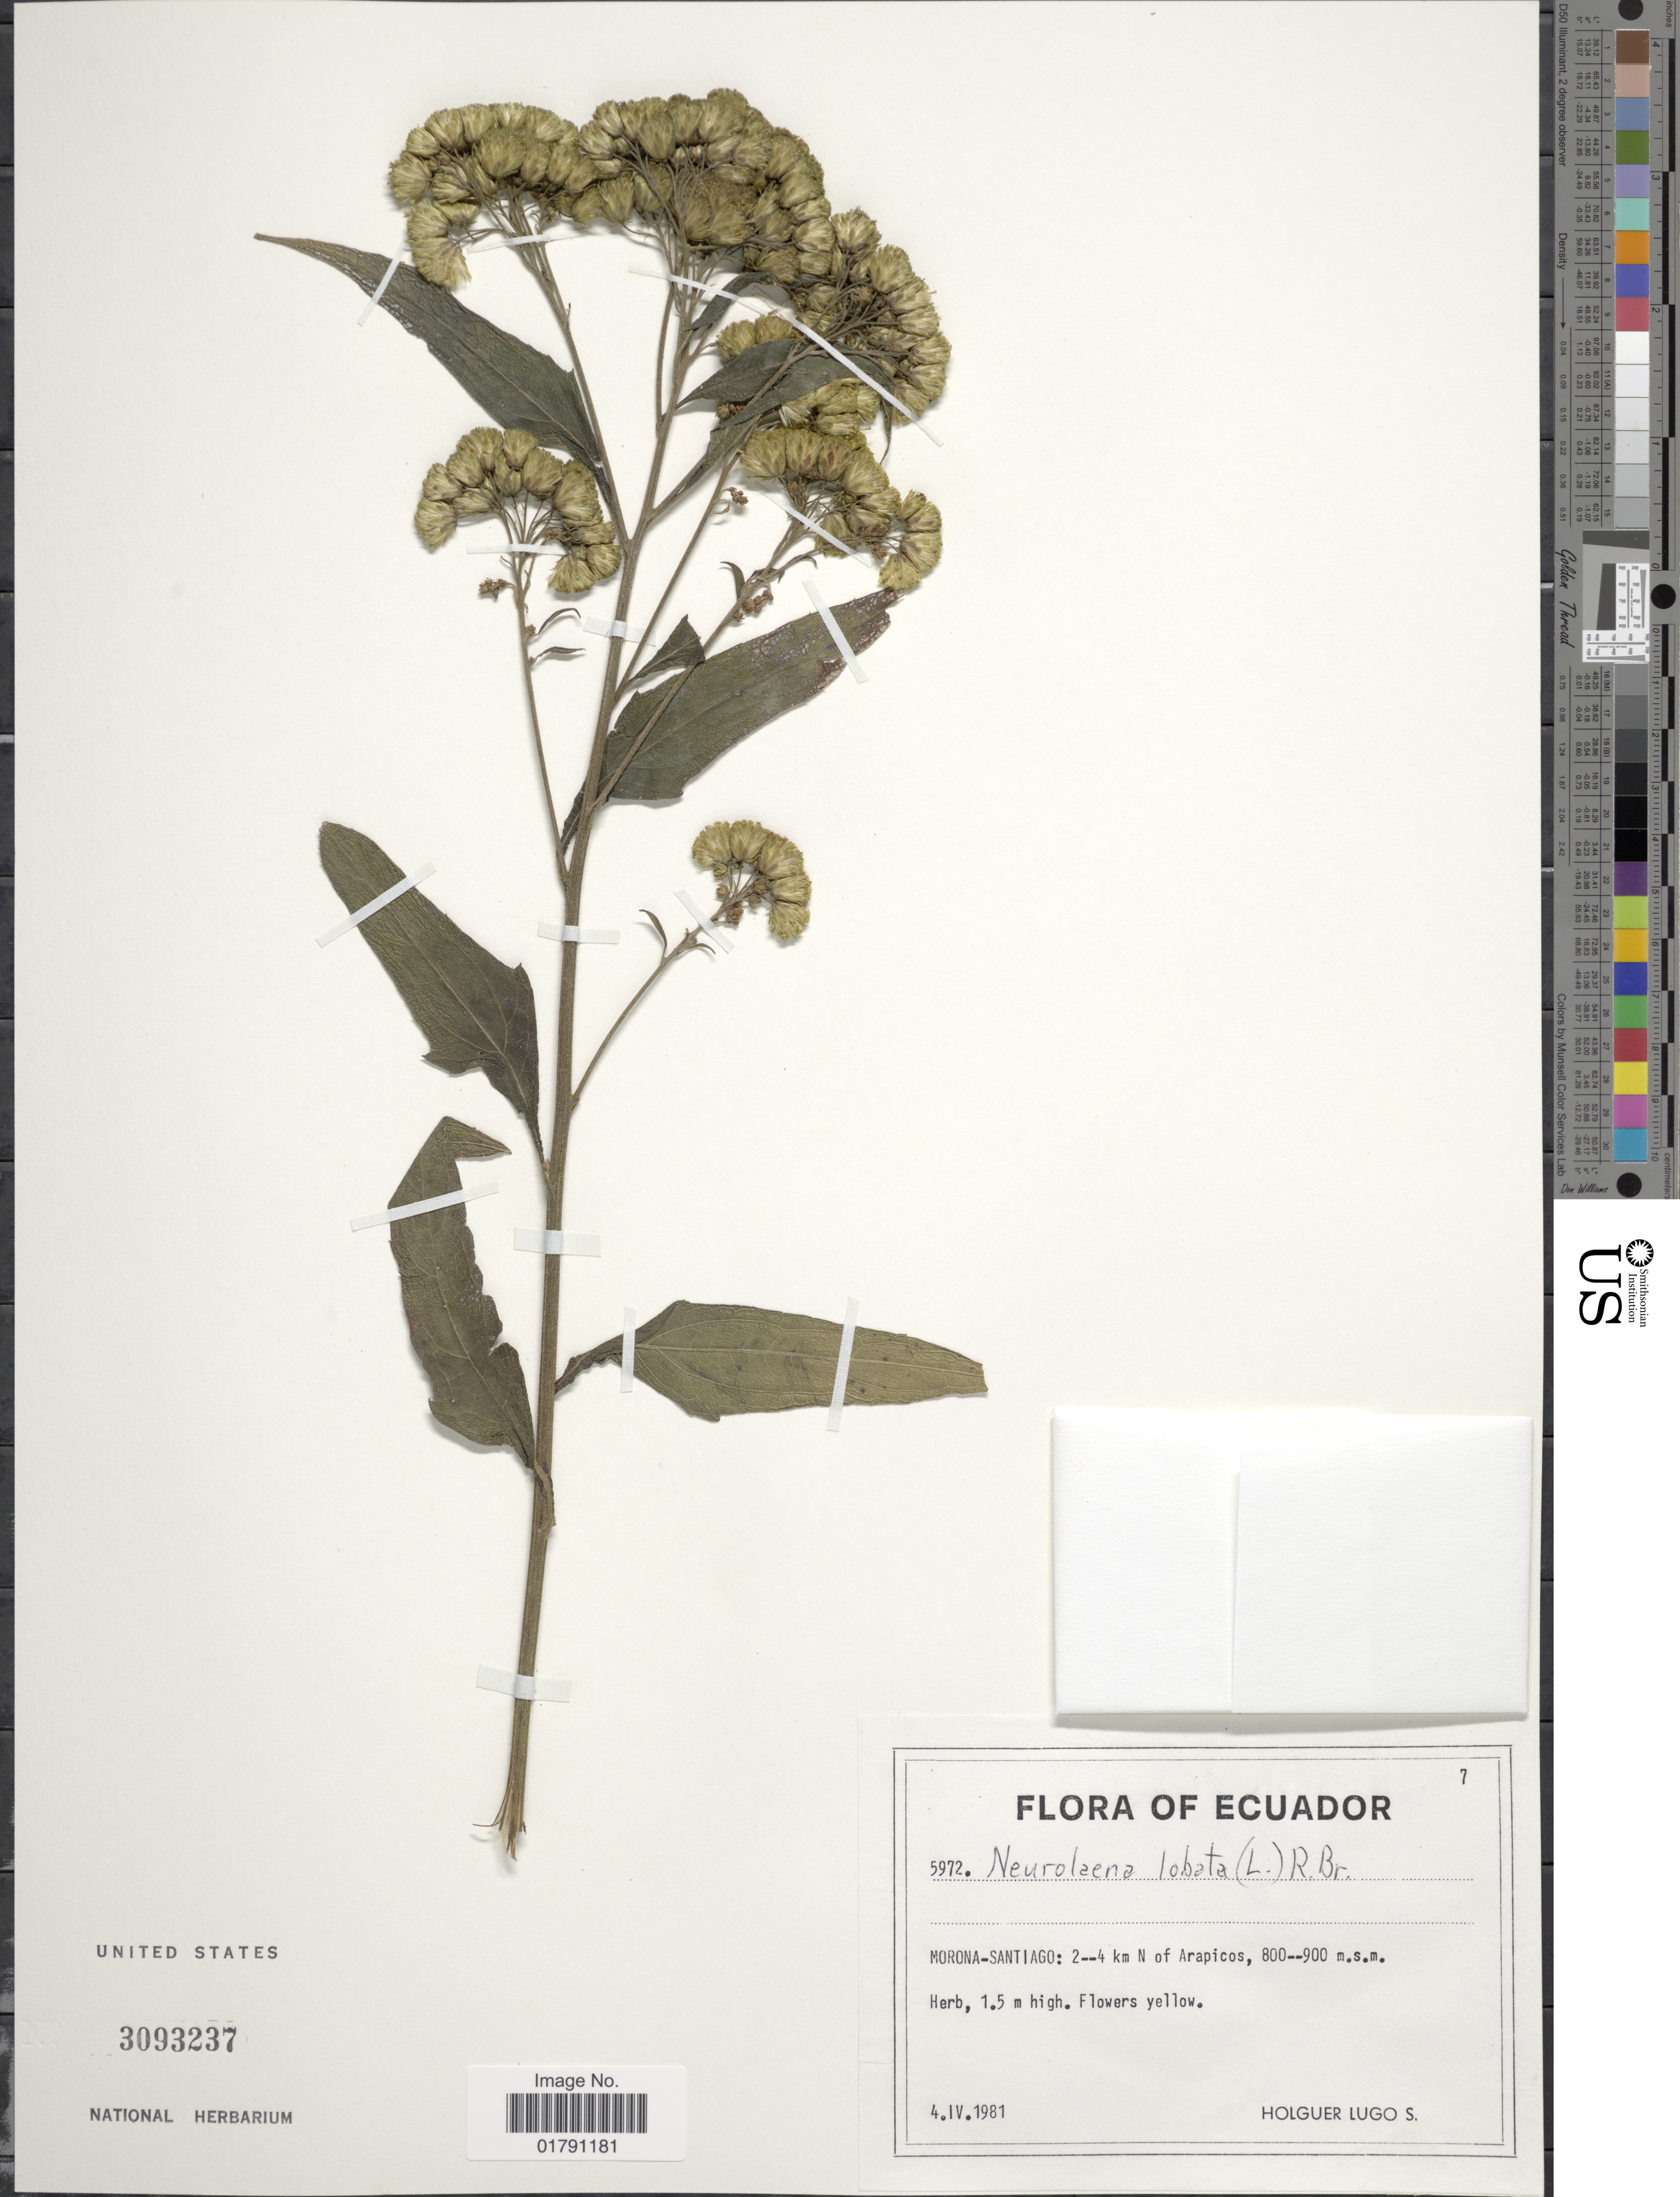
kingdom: Plantae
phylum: Tracheophyta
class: Magnoliopsida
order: Asterales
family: Asteraceae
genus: Neurolaena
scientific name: Neurolaena lobata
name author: (L.) R. Br. ex Cass.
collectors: H. Lugo S.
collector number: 5972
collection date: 1981-04-04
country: Ecuador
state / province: Morona-Santiago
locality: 2--4 km N of Arapicos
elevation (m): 800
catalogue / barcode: US 3093237